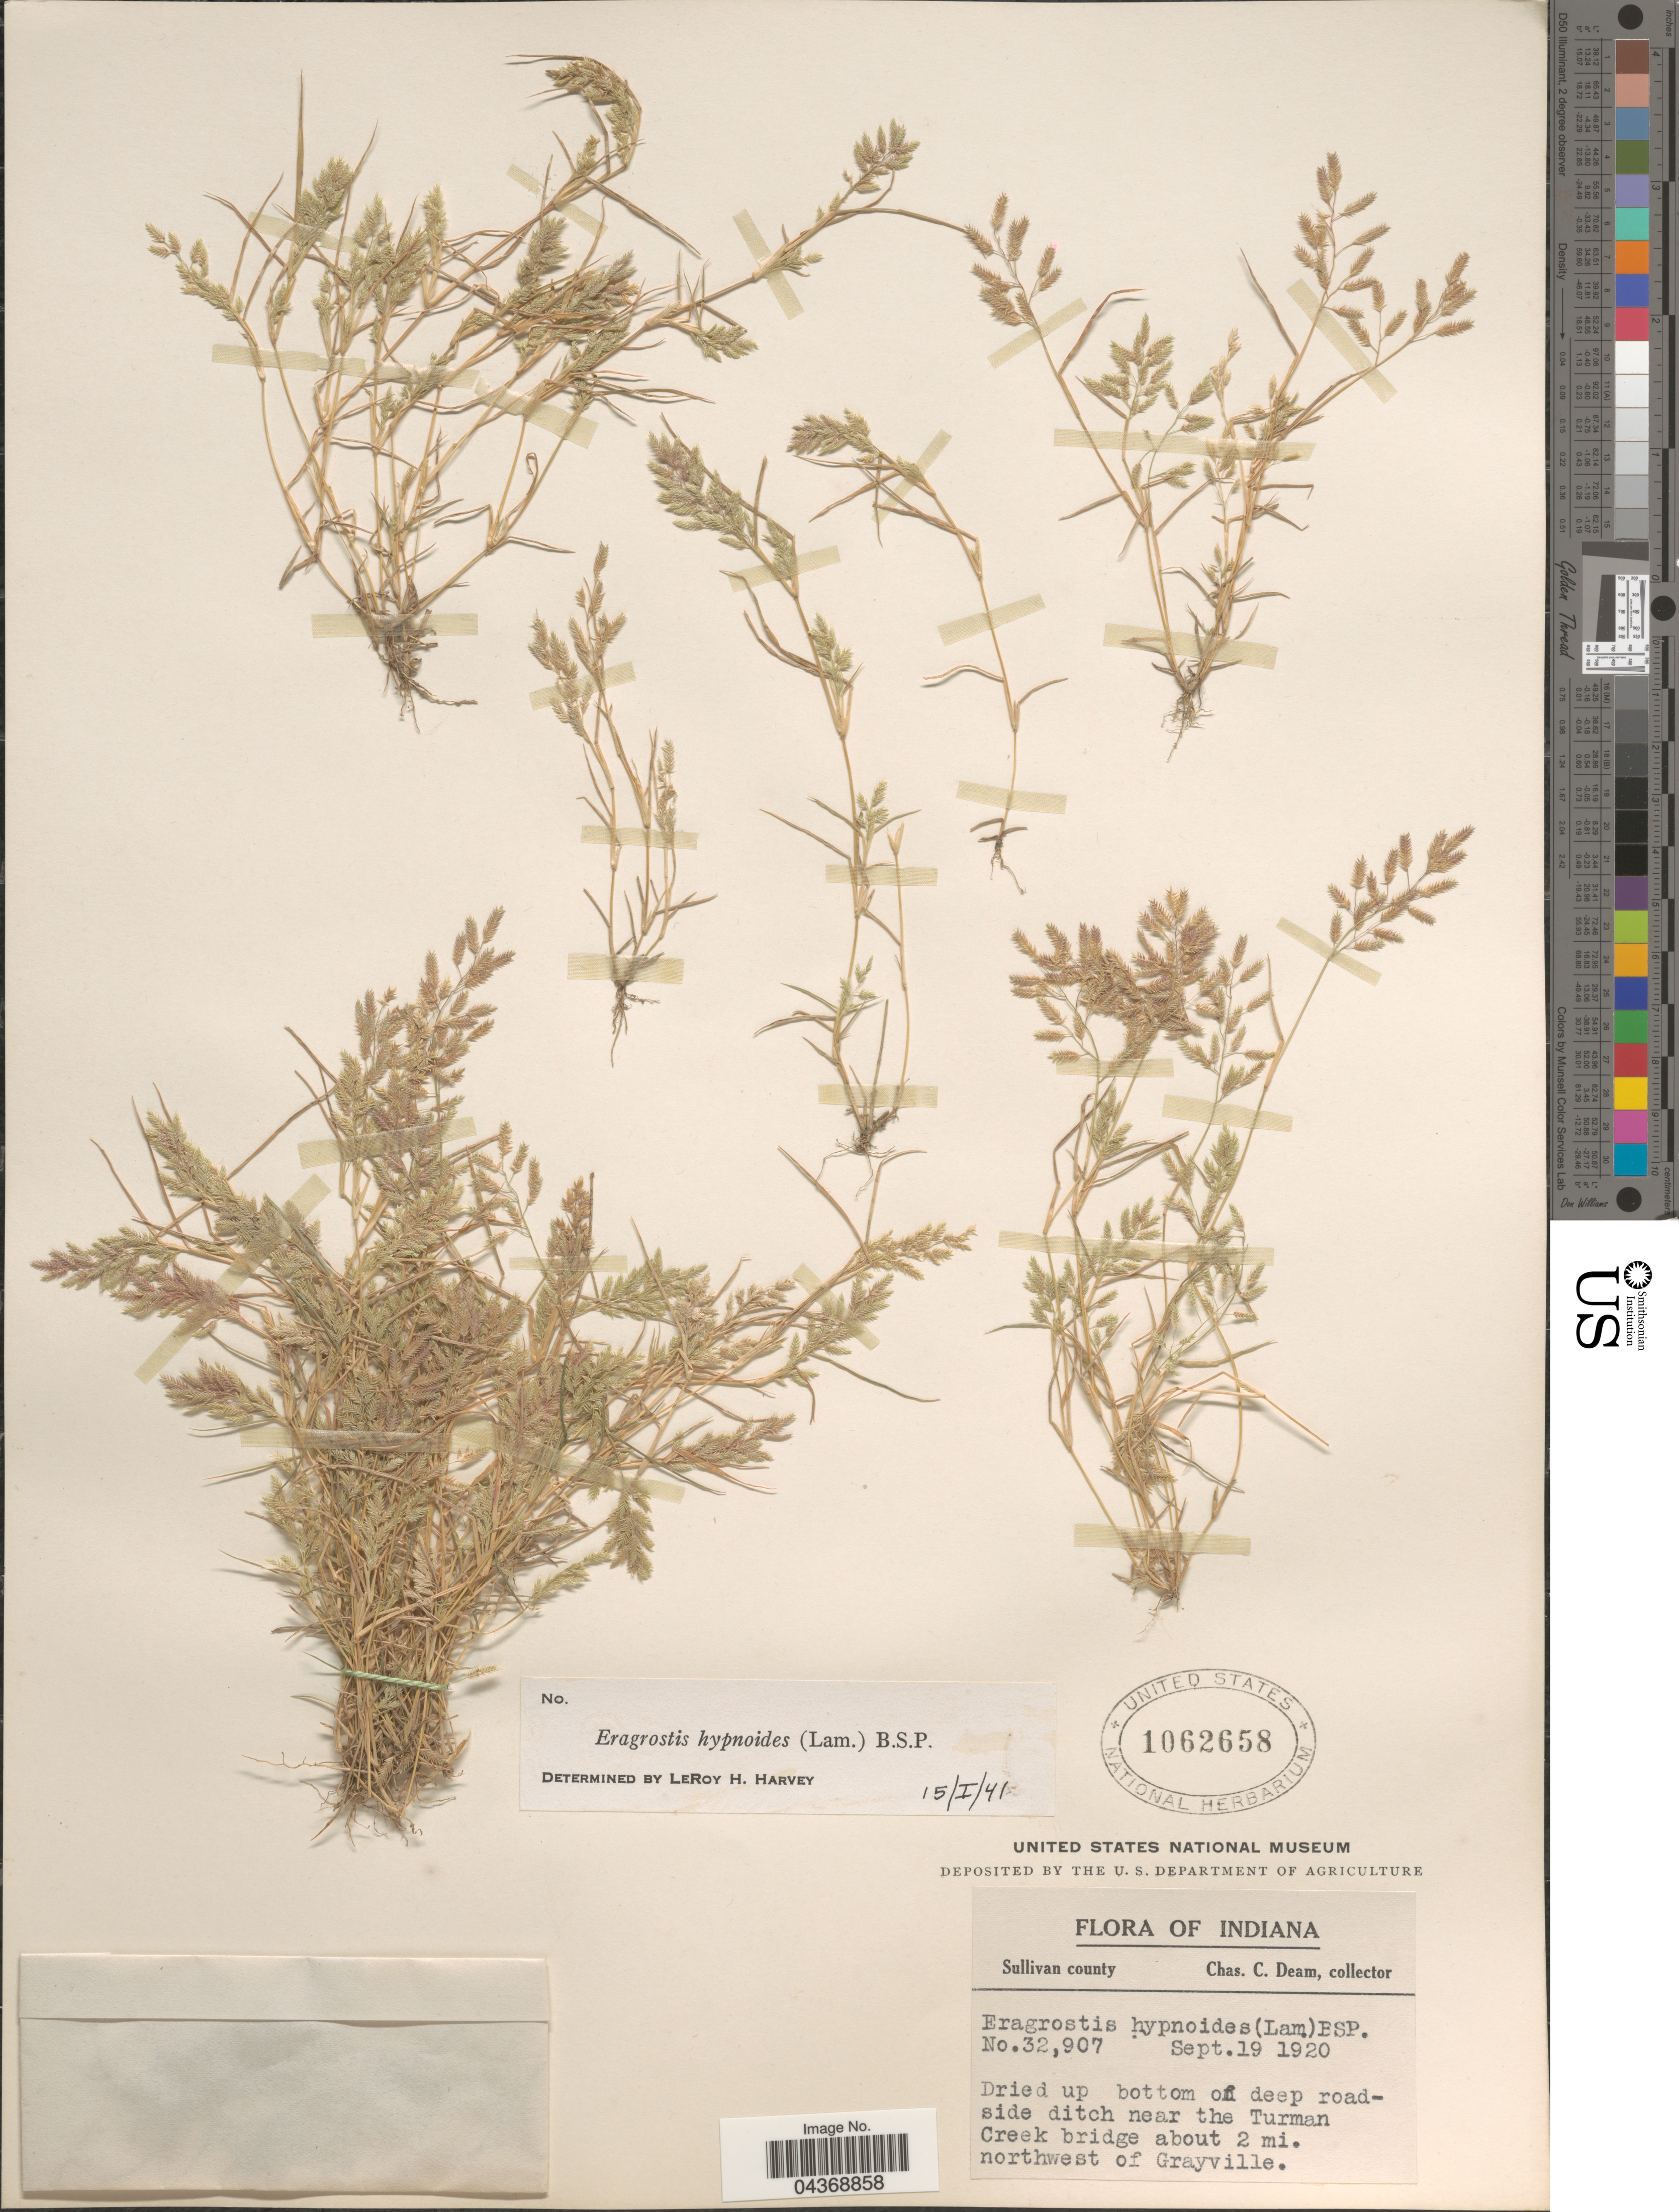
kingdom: Plantae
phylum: Tracheophyta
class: Liliopsida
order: Poales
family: Poaceae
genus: Eragrostis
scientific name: Eragrostis hypnoides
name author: (Lam.) Britton, Stearns & Poggenb.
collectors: C. C. Deam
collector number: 32907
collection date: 1920-09-19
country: United States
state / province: Indiana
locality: Sullivan county. Near the Turman Creek bridge about 2 mi. northwest of Grayville.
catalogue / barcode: US 1062658